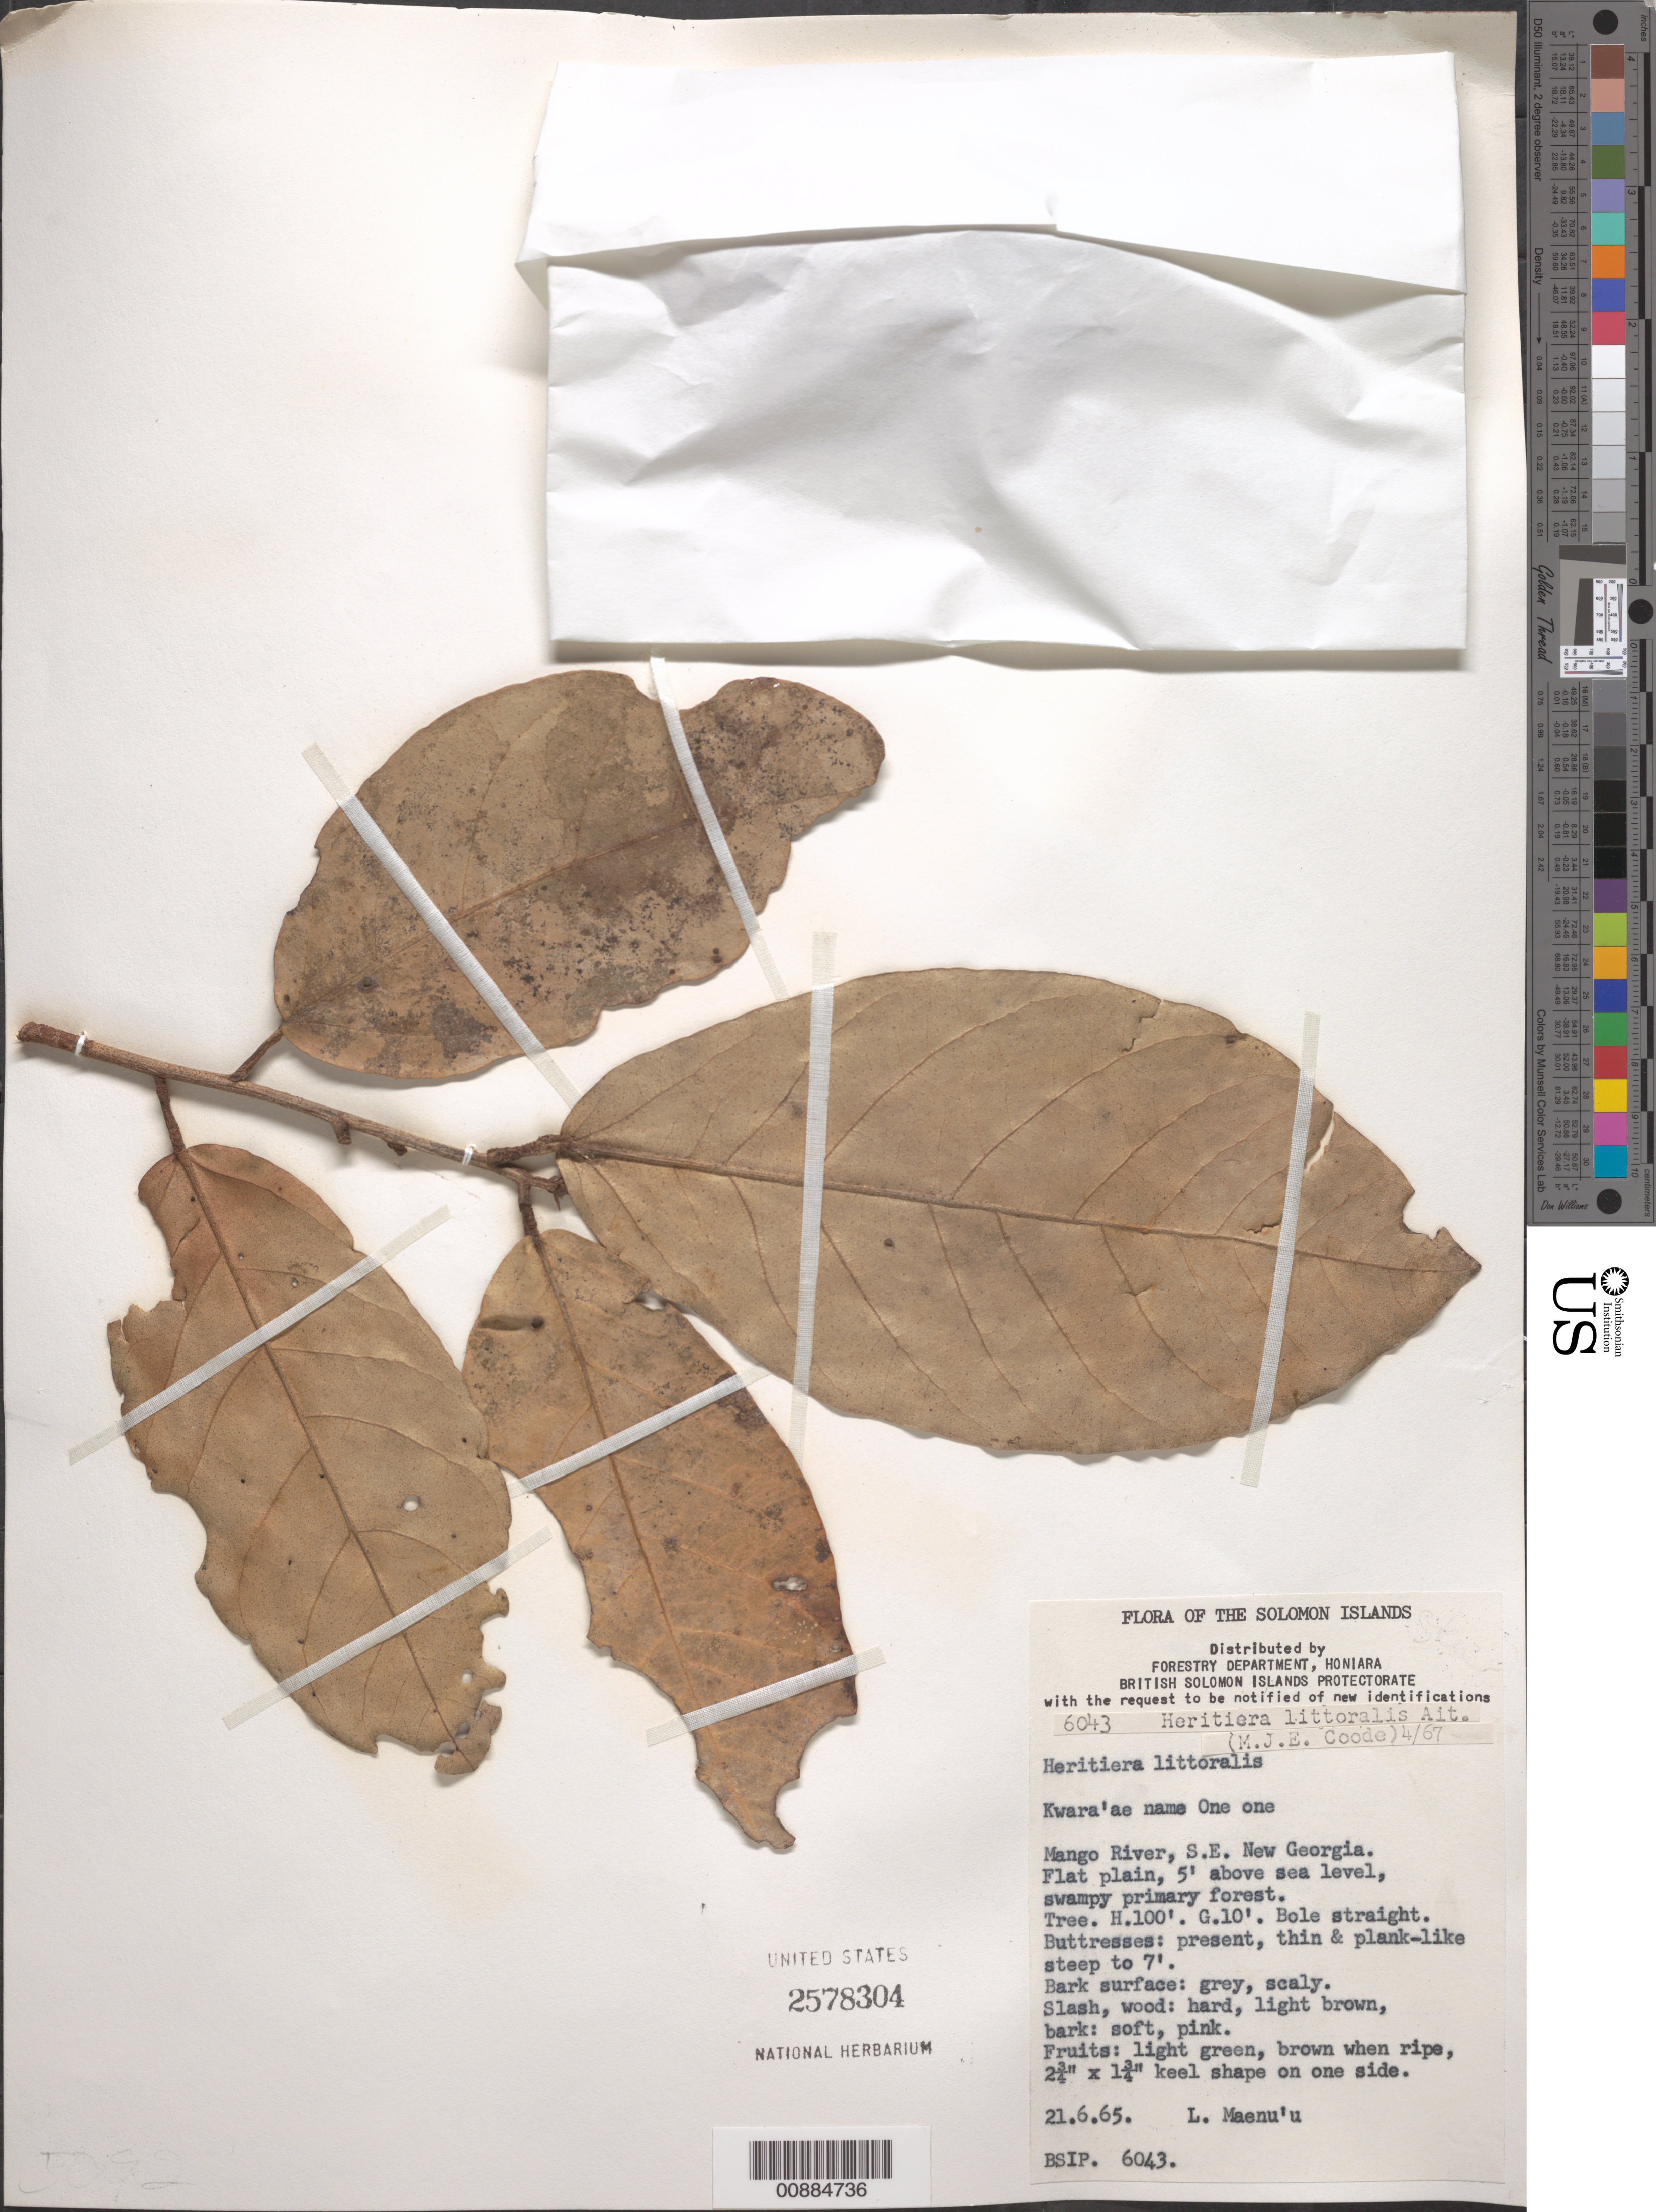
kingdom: Plantae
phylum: Tracheophyta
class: Magnoliopsida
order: Malvales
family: Malvaceae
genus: Heritiera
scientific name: Heritiera littoralis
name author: Aiton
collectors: L. Maenu'u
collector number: BSIP 6043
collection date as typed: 21 Jun 1965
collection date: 1965-06-21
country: Solomon Islands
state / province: Western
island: New Georgia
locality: SE New Georgia I., Mango River.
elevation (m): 2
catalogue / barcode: US 2578304